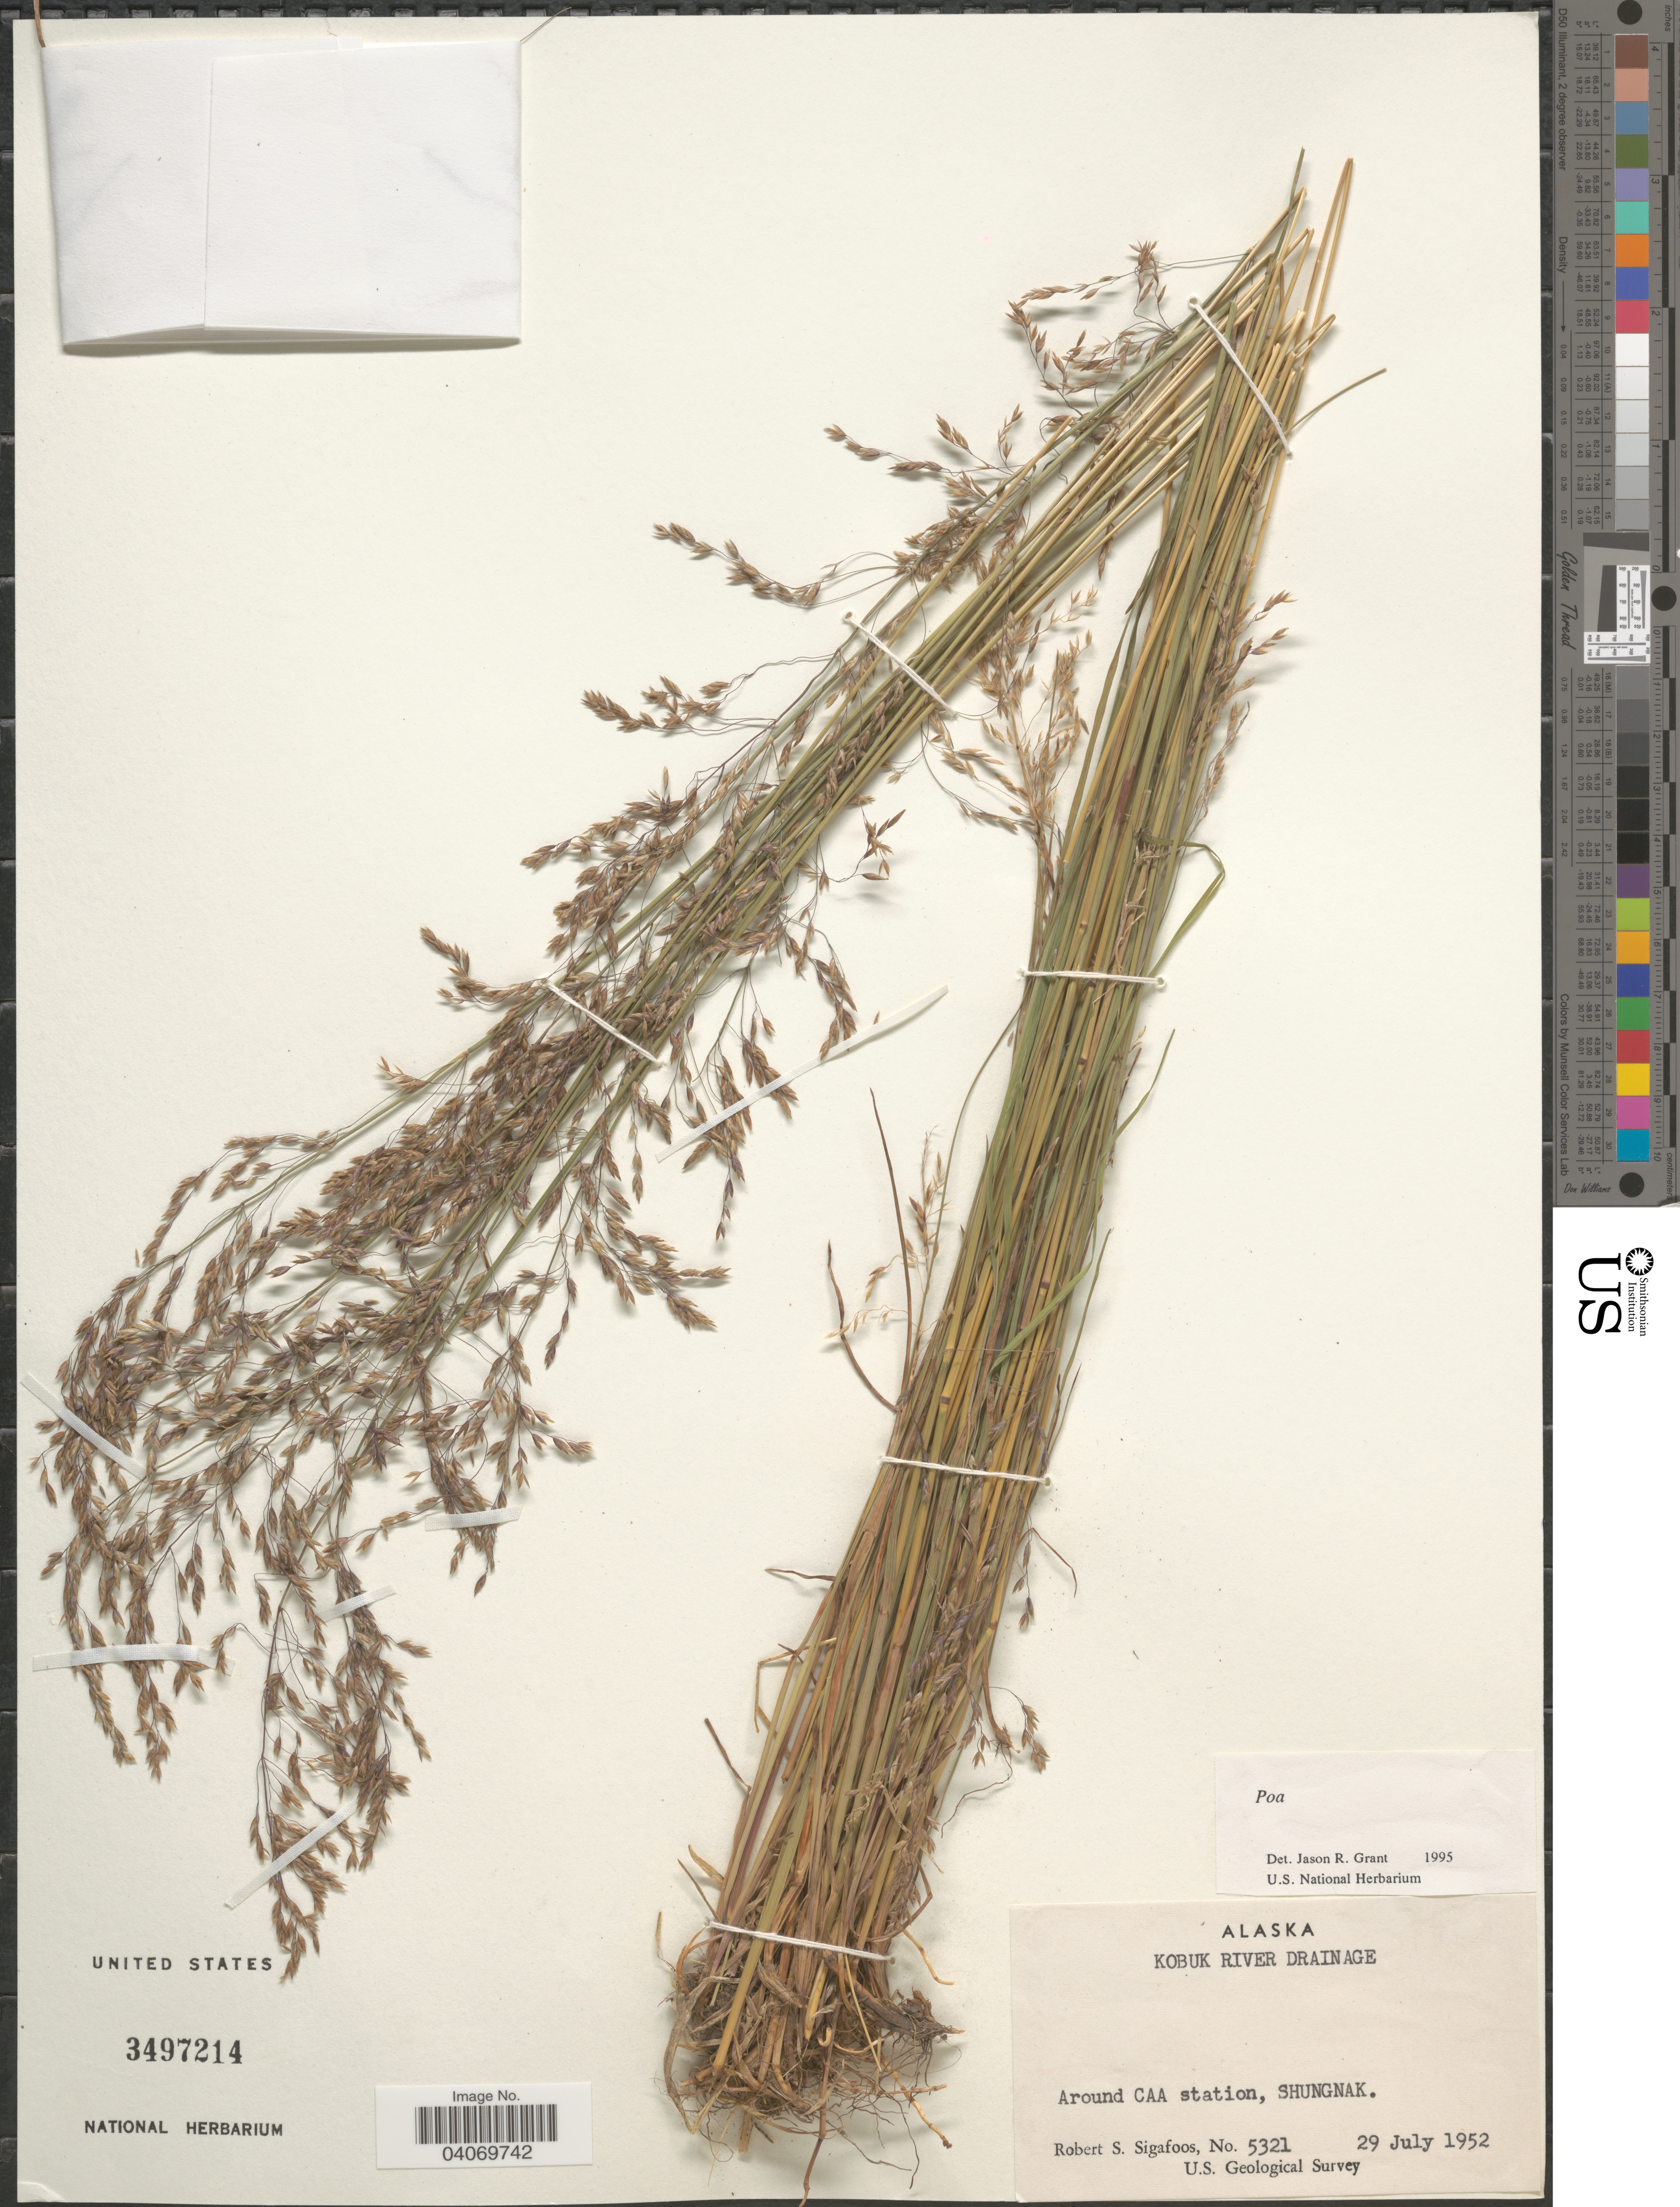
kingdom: Plantae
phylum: Tracheophyta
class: Liliopsida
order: Poales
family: Poaceae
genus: Poa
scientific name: Poa sp.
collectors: R. Sigafoos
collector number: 5321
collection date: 1952-07-29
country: United States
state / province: Alaska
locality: Kobuk River Drainage. Around CAA station, Shungnak. U.S. Geological Survey.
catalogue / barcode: US 3497214